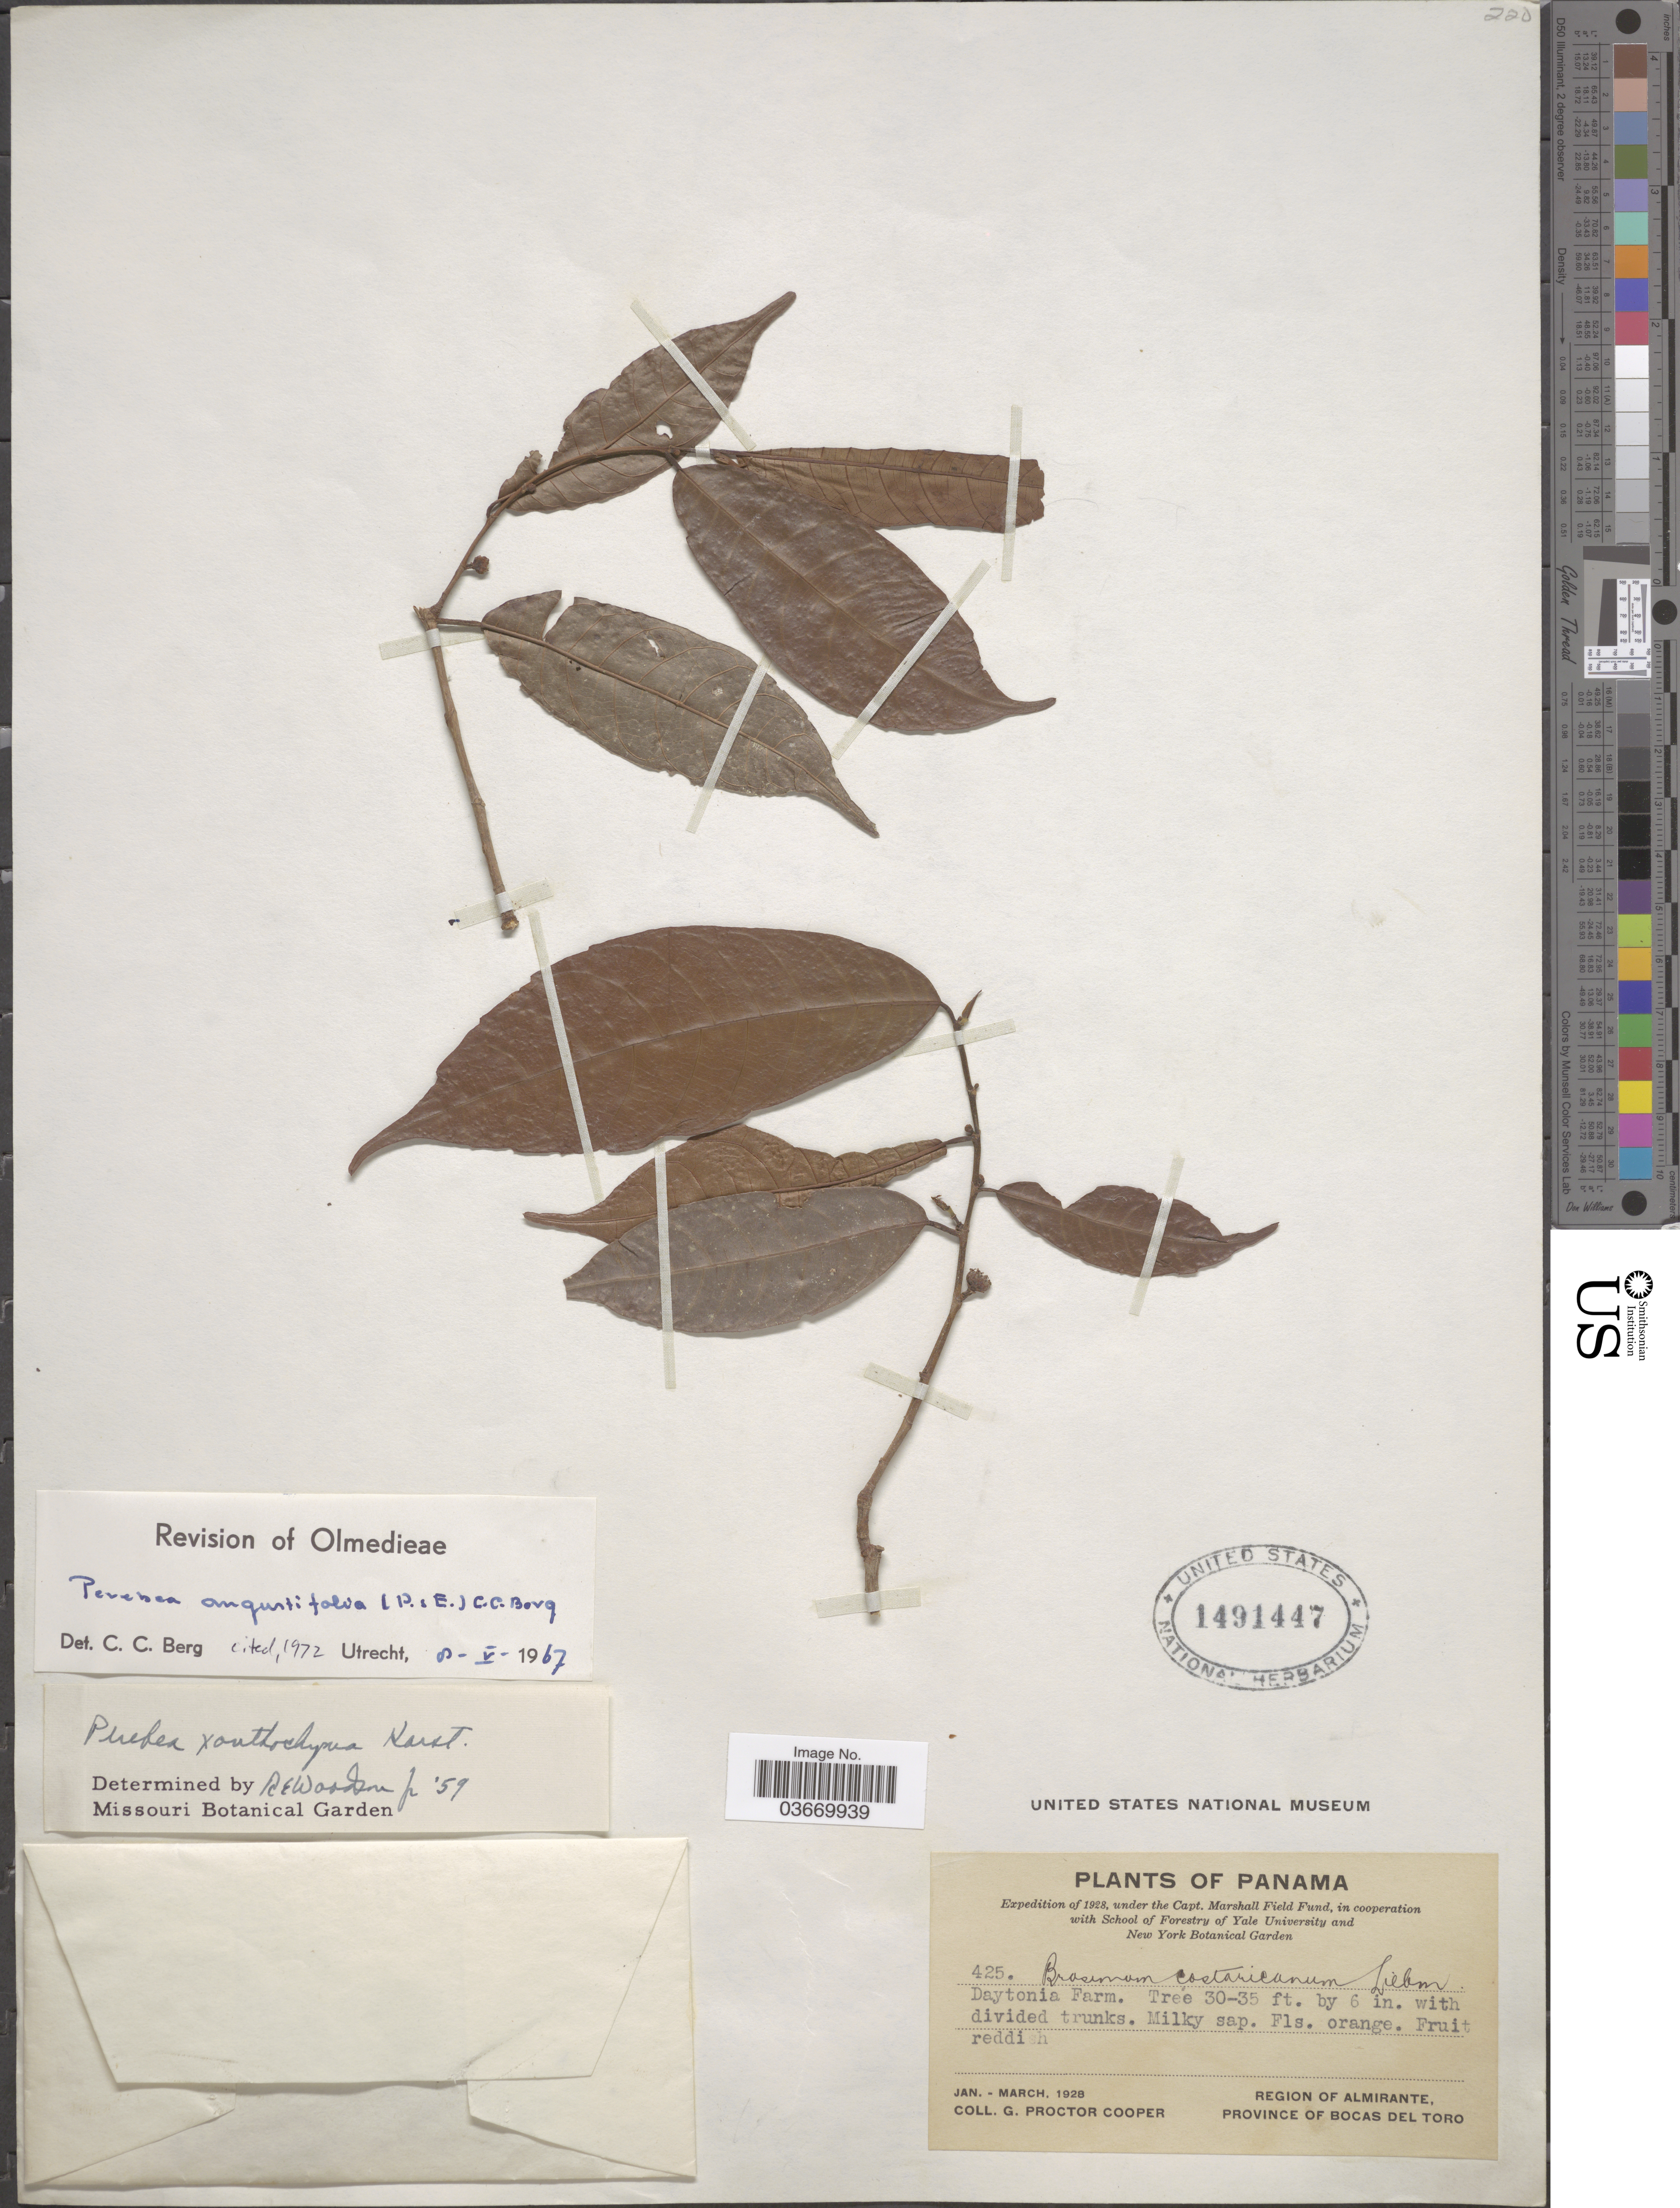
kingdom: Plantae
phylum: Tracheophyta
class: Magnoliopsida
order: Rosales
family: Moraceae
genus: Perebea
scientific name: Perebea angustifolia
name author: (Poepp. & Endl.) C.C. Berg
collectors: G. Cooper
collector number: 425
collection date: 1928-01/1928-03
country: Panama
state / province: Bocas del Toro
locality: Daytonia Farm. Region of Almirante.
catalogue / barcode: US 1491447